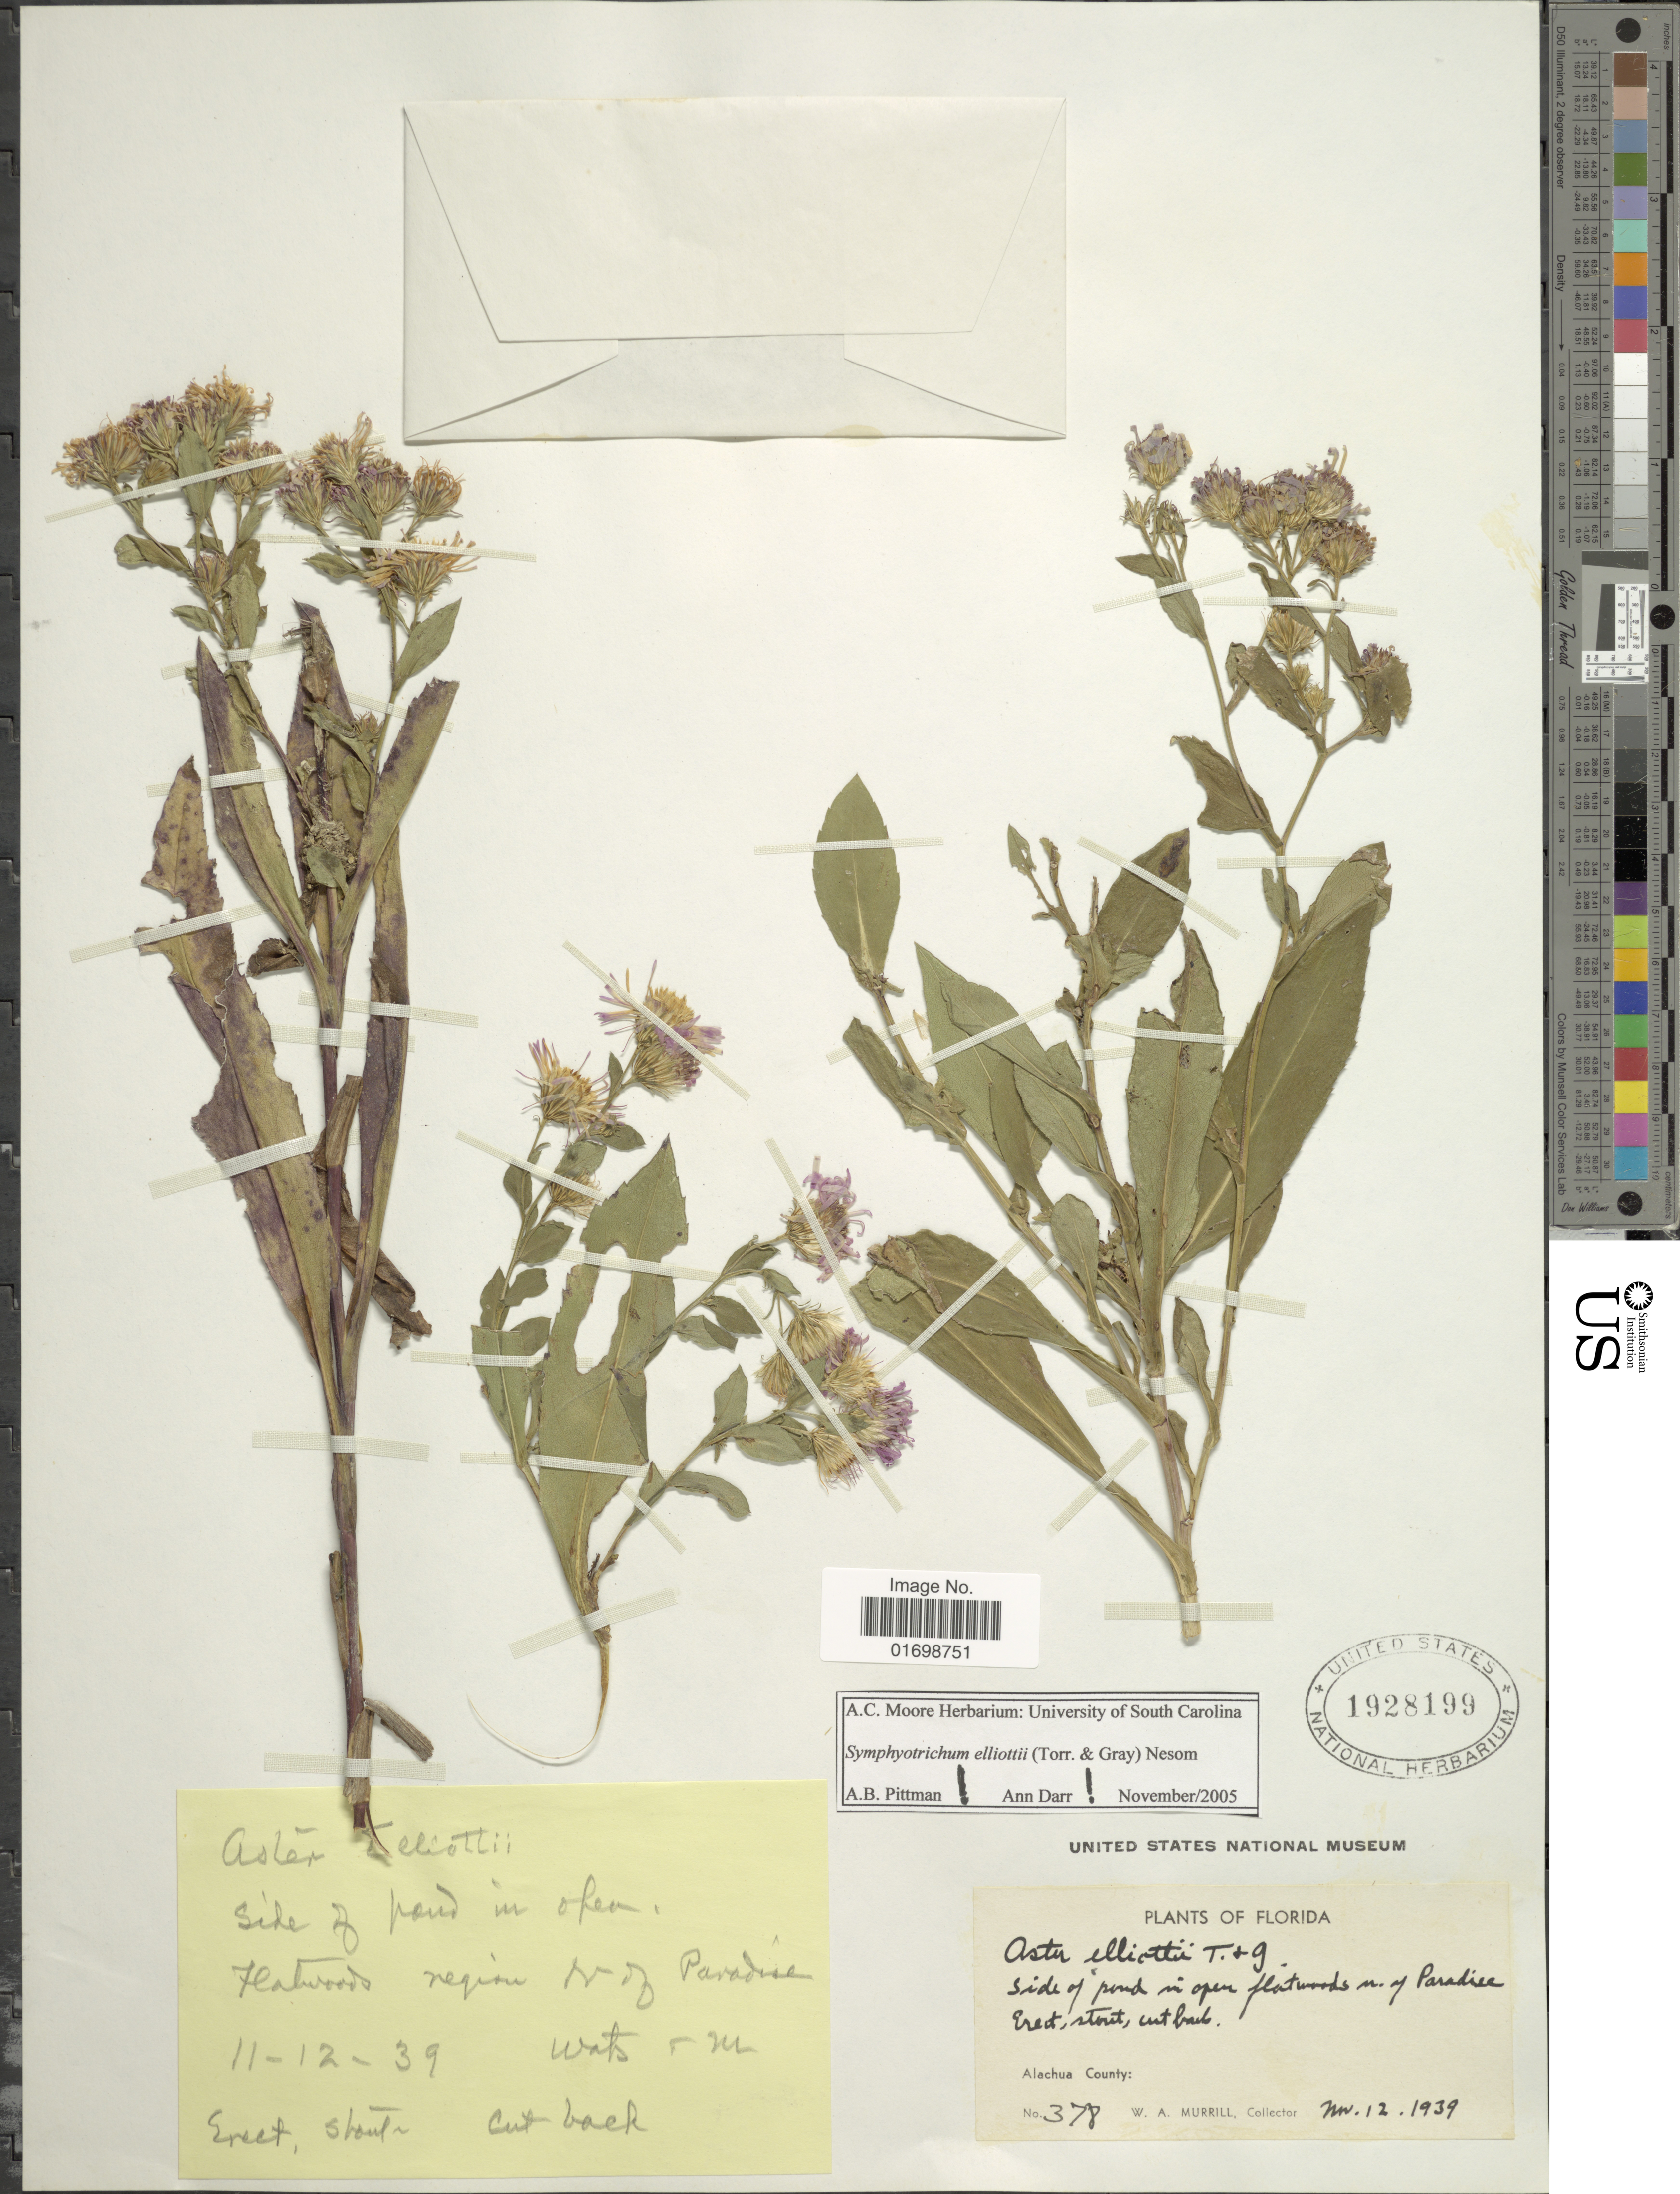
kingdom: Plantae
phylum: Tracheophyta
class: Magnoliopsida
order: Asterales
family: Asteraceae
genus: Symphyotrichum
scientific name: Symphyotrichum elliottii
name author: (Torr. & A. Gray) G.L. Nesom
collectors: W. A. Murrill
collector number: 378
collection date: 1939-11-12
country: United States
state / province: Florida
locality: Side of pond in open flatwoods n. of Paradise, Alachua County.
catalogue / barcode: US 1928199